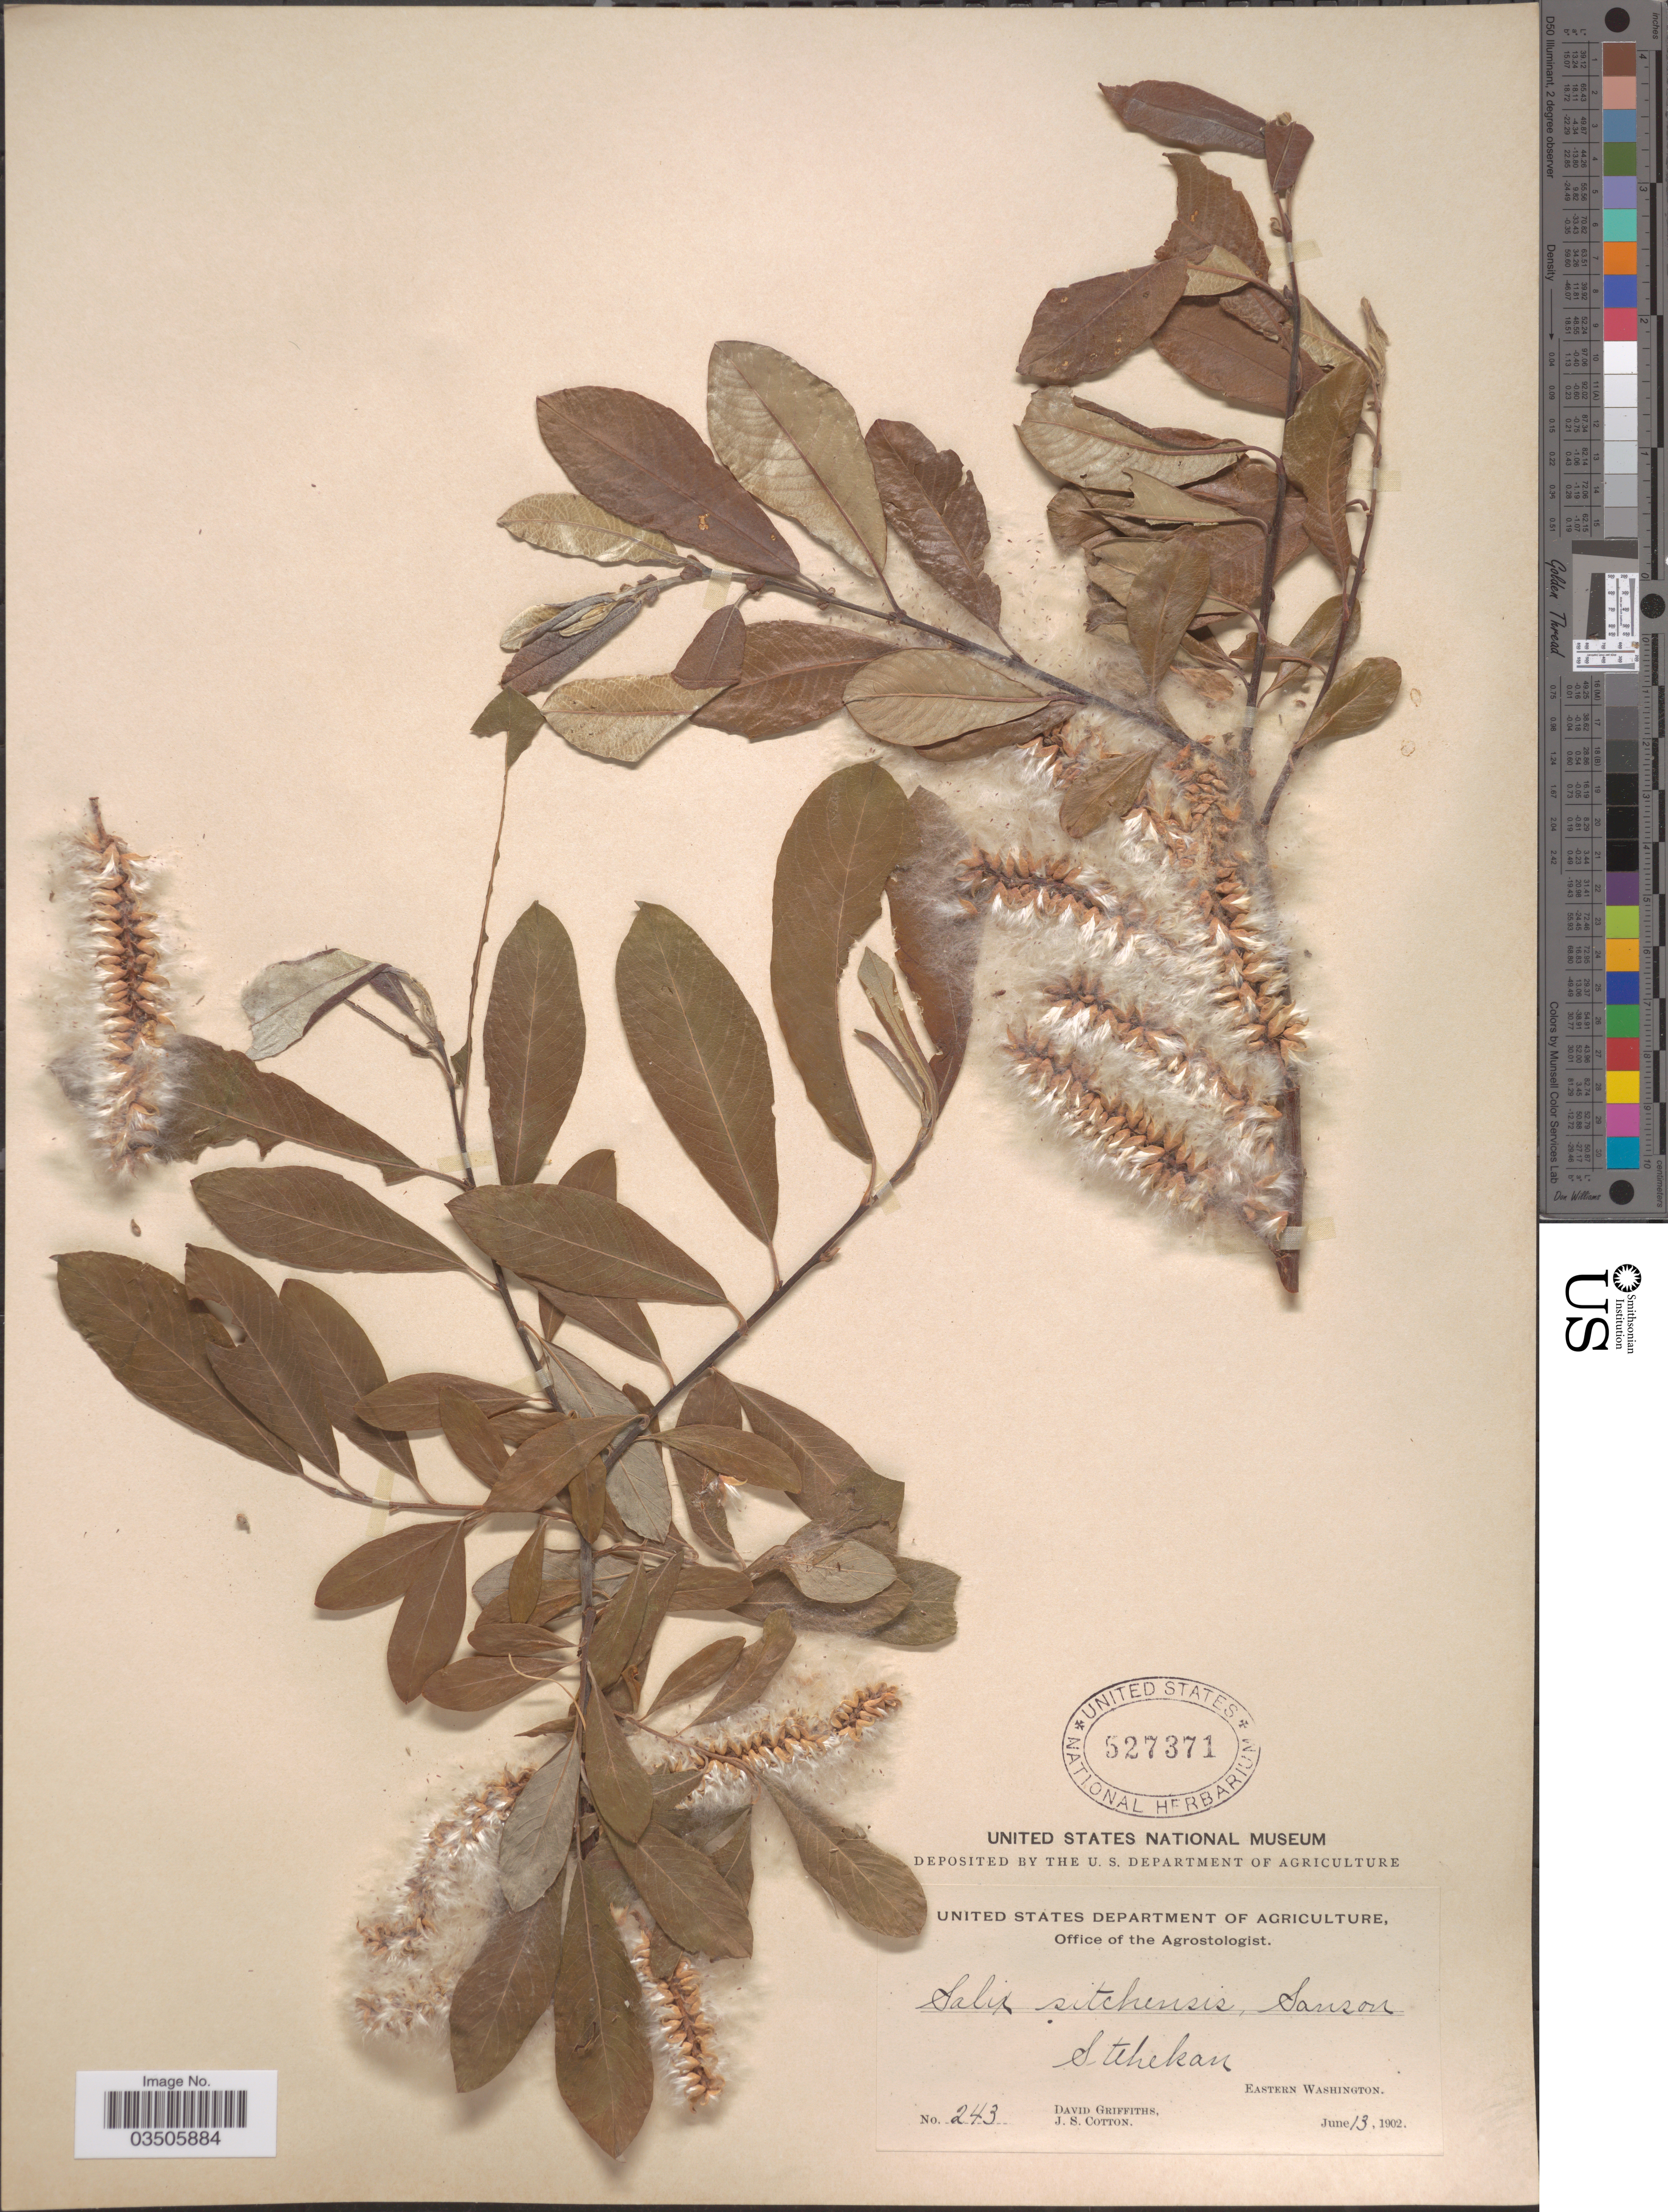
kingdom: Plantae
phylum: Tracheophyta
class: Magnoliopsida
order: Malpighiales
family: Salicaceae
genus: Salix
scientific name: Salix sitchensis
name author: Sanson ex Bong.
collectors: D. Griffiths & J. S. Cotton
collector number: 243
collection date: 1902-06-13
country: United States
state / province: Washington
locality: Stehekan, Eastern Washington.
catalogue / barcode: US 527371